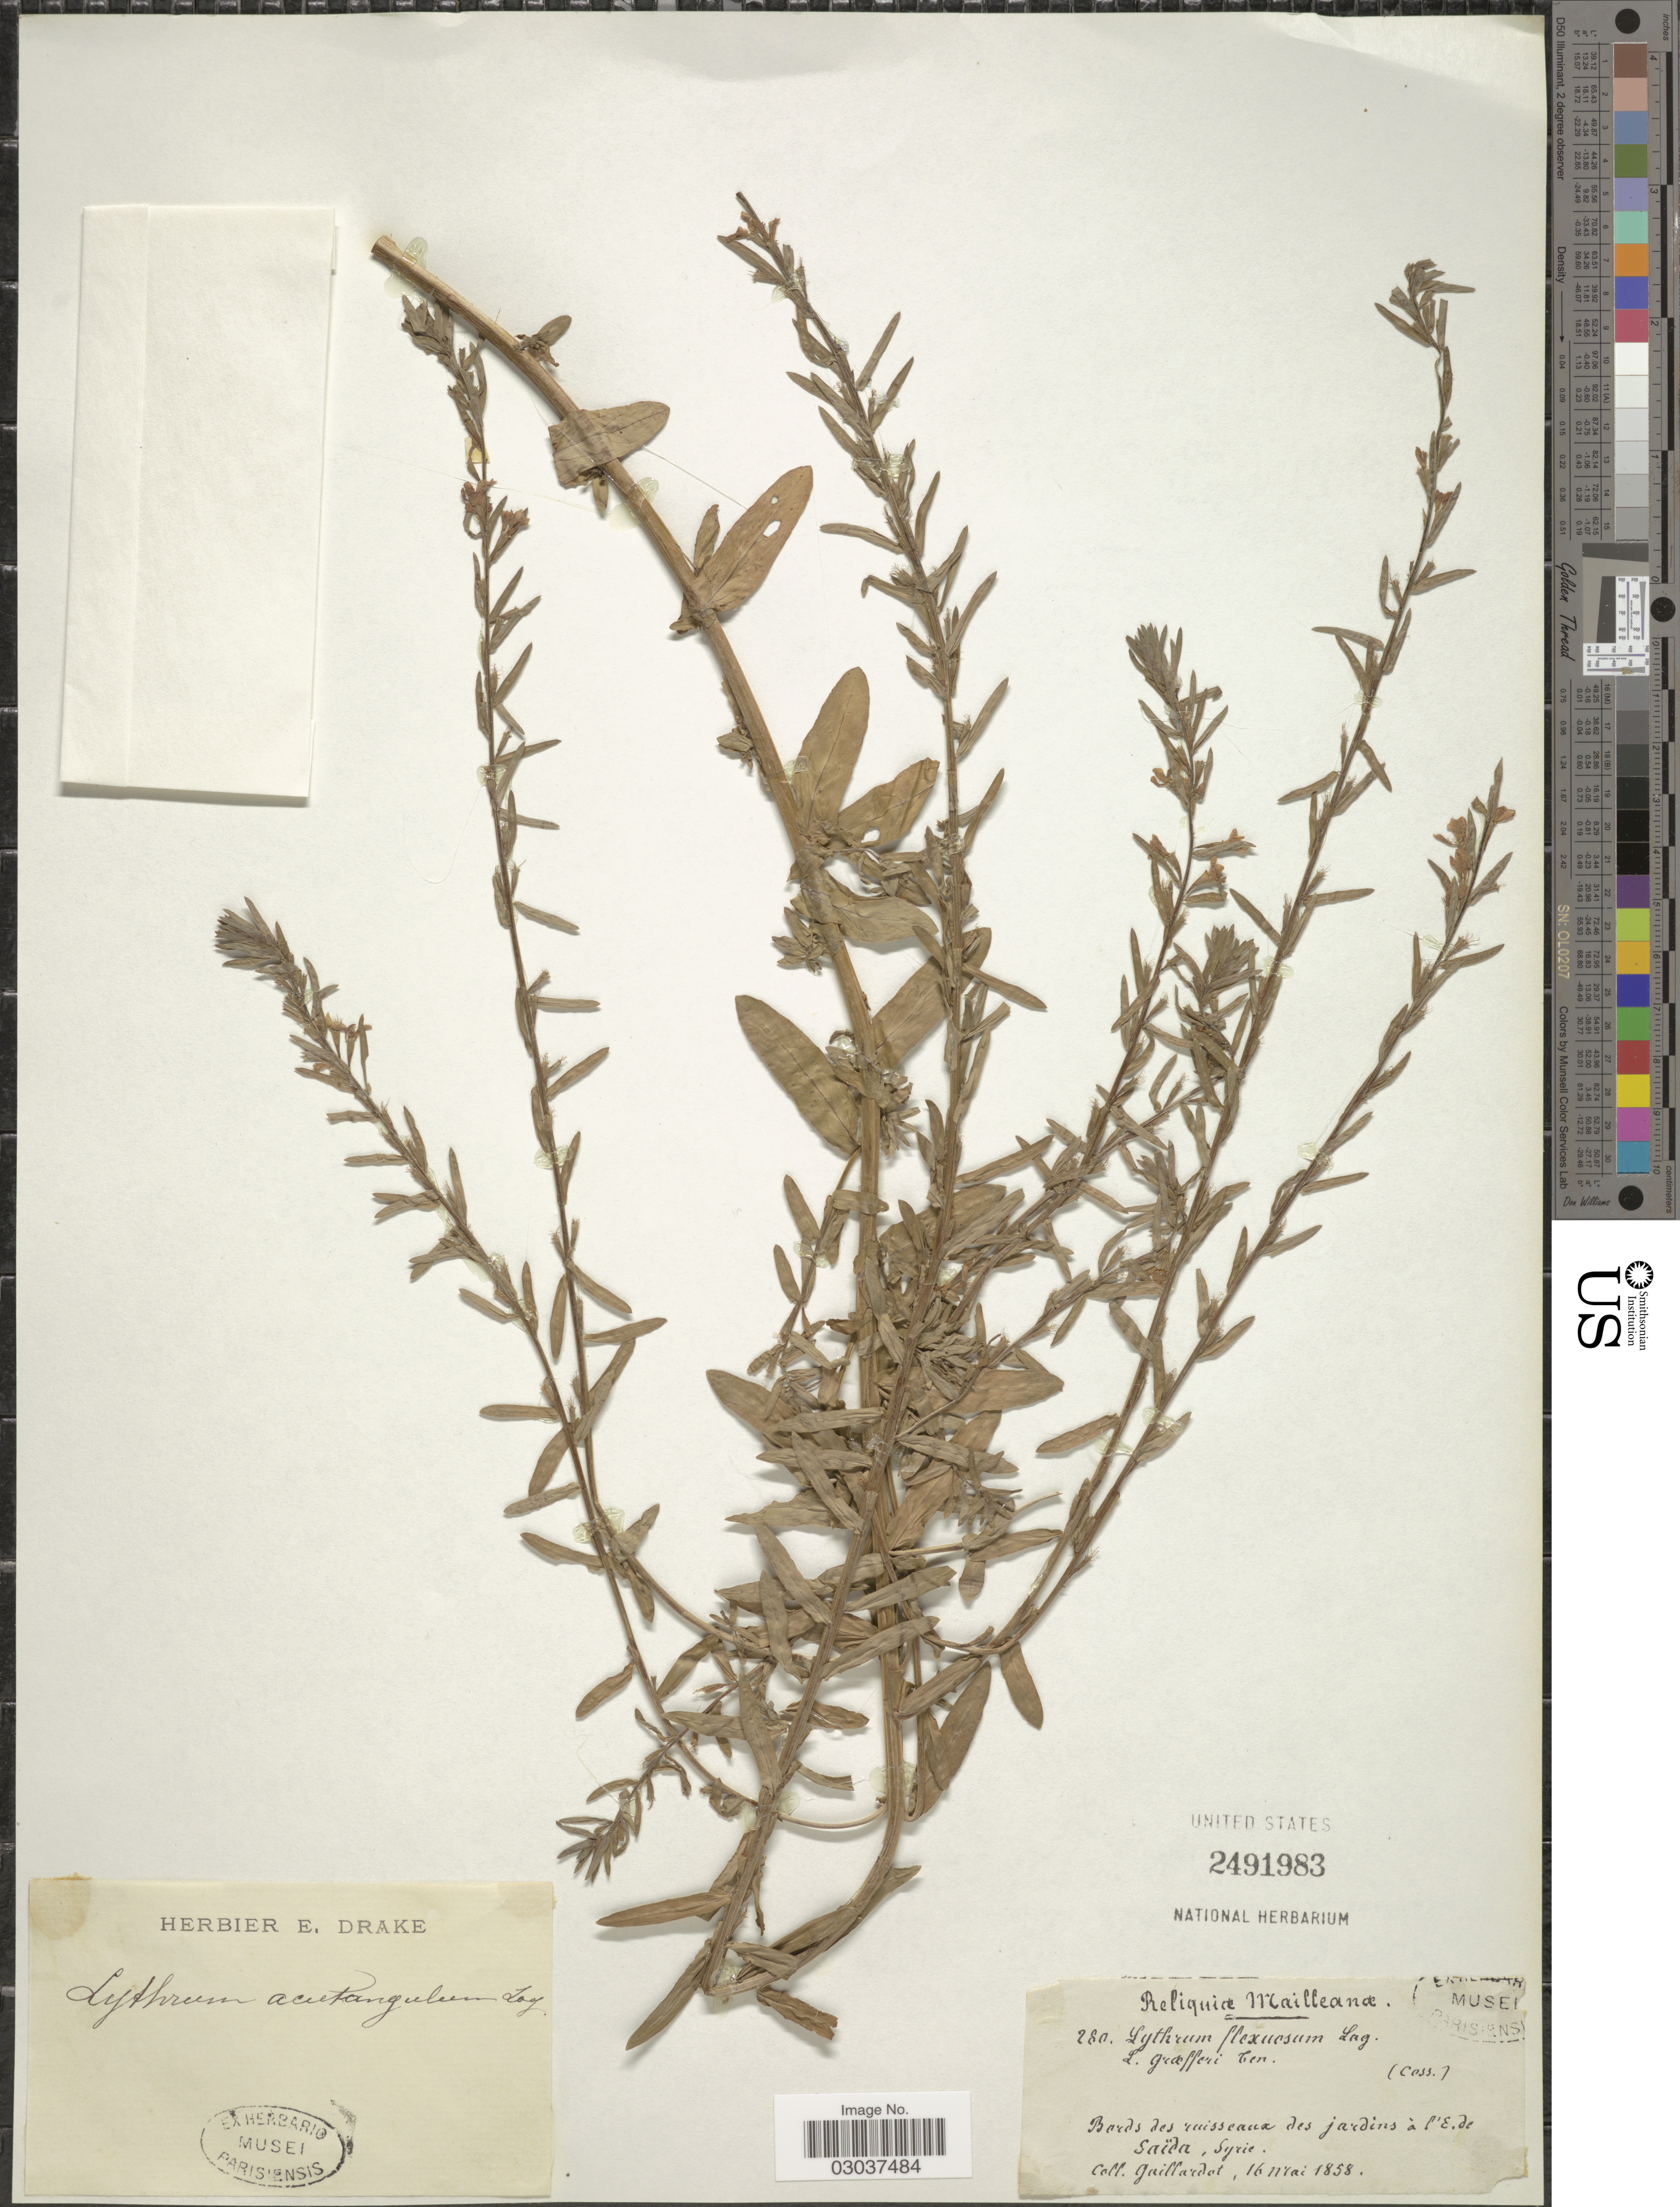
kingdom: Plantae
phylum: Tracheophyta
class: Magnoliopsida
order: Myrtales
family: Lythraceae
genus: Lythrum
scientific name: Lythrum acutangulum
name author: Lag.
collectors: Gaillardot, --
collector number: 280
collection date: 1858-05-16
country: Syria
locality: Bords des ruisseaux des jardins à l'E. de Saïda.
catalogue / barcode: US 2491983